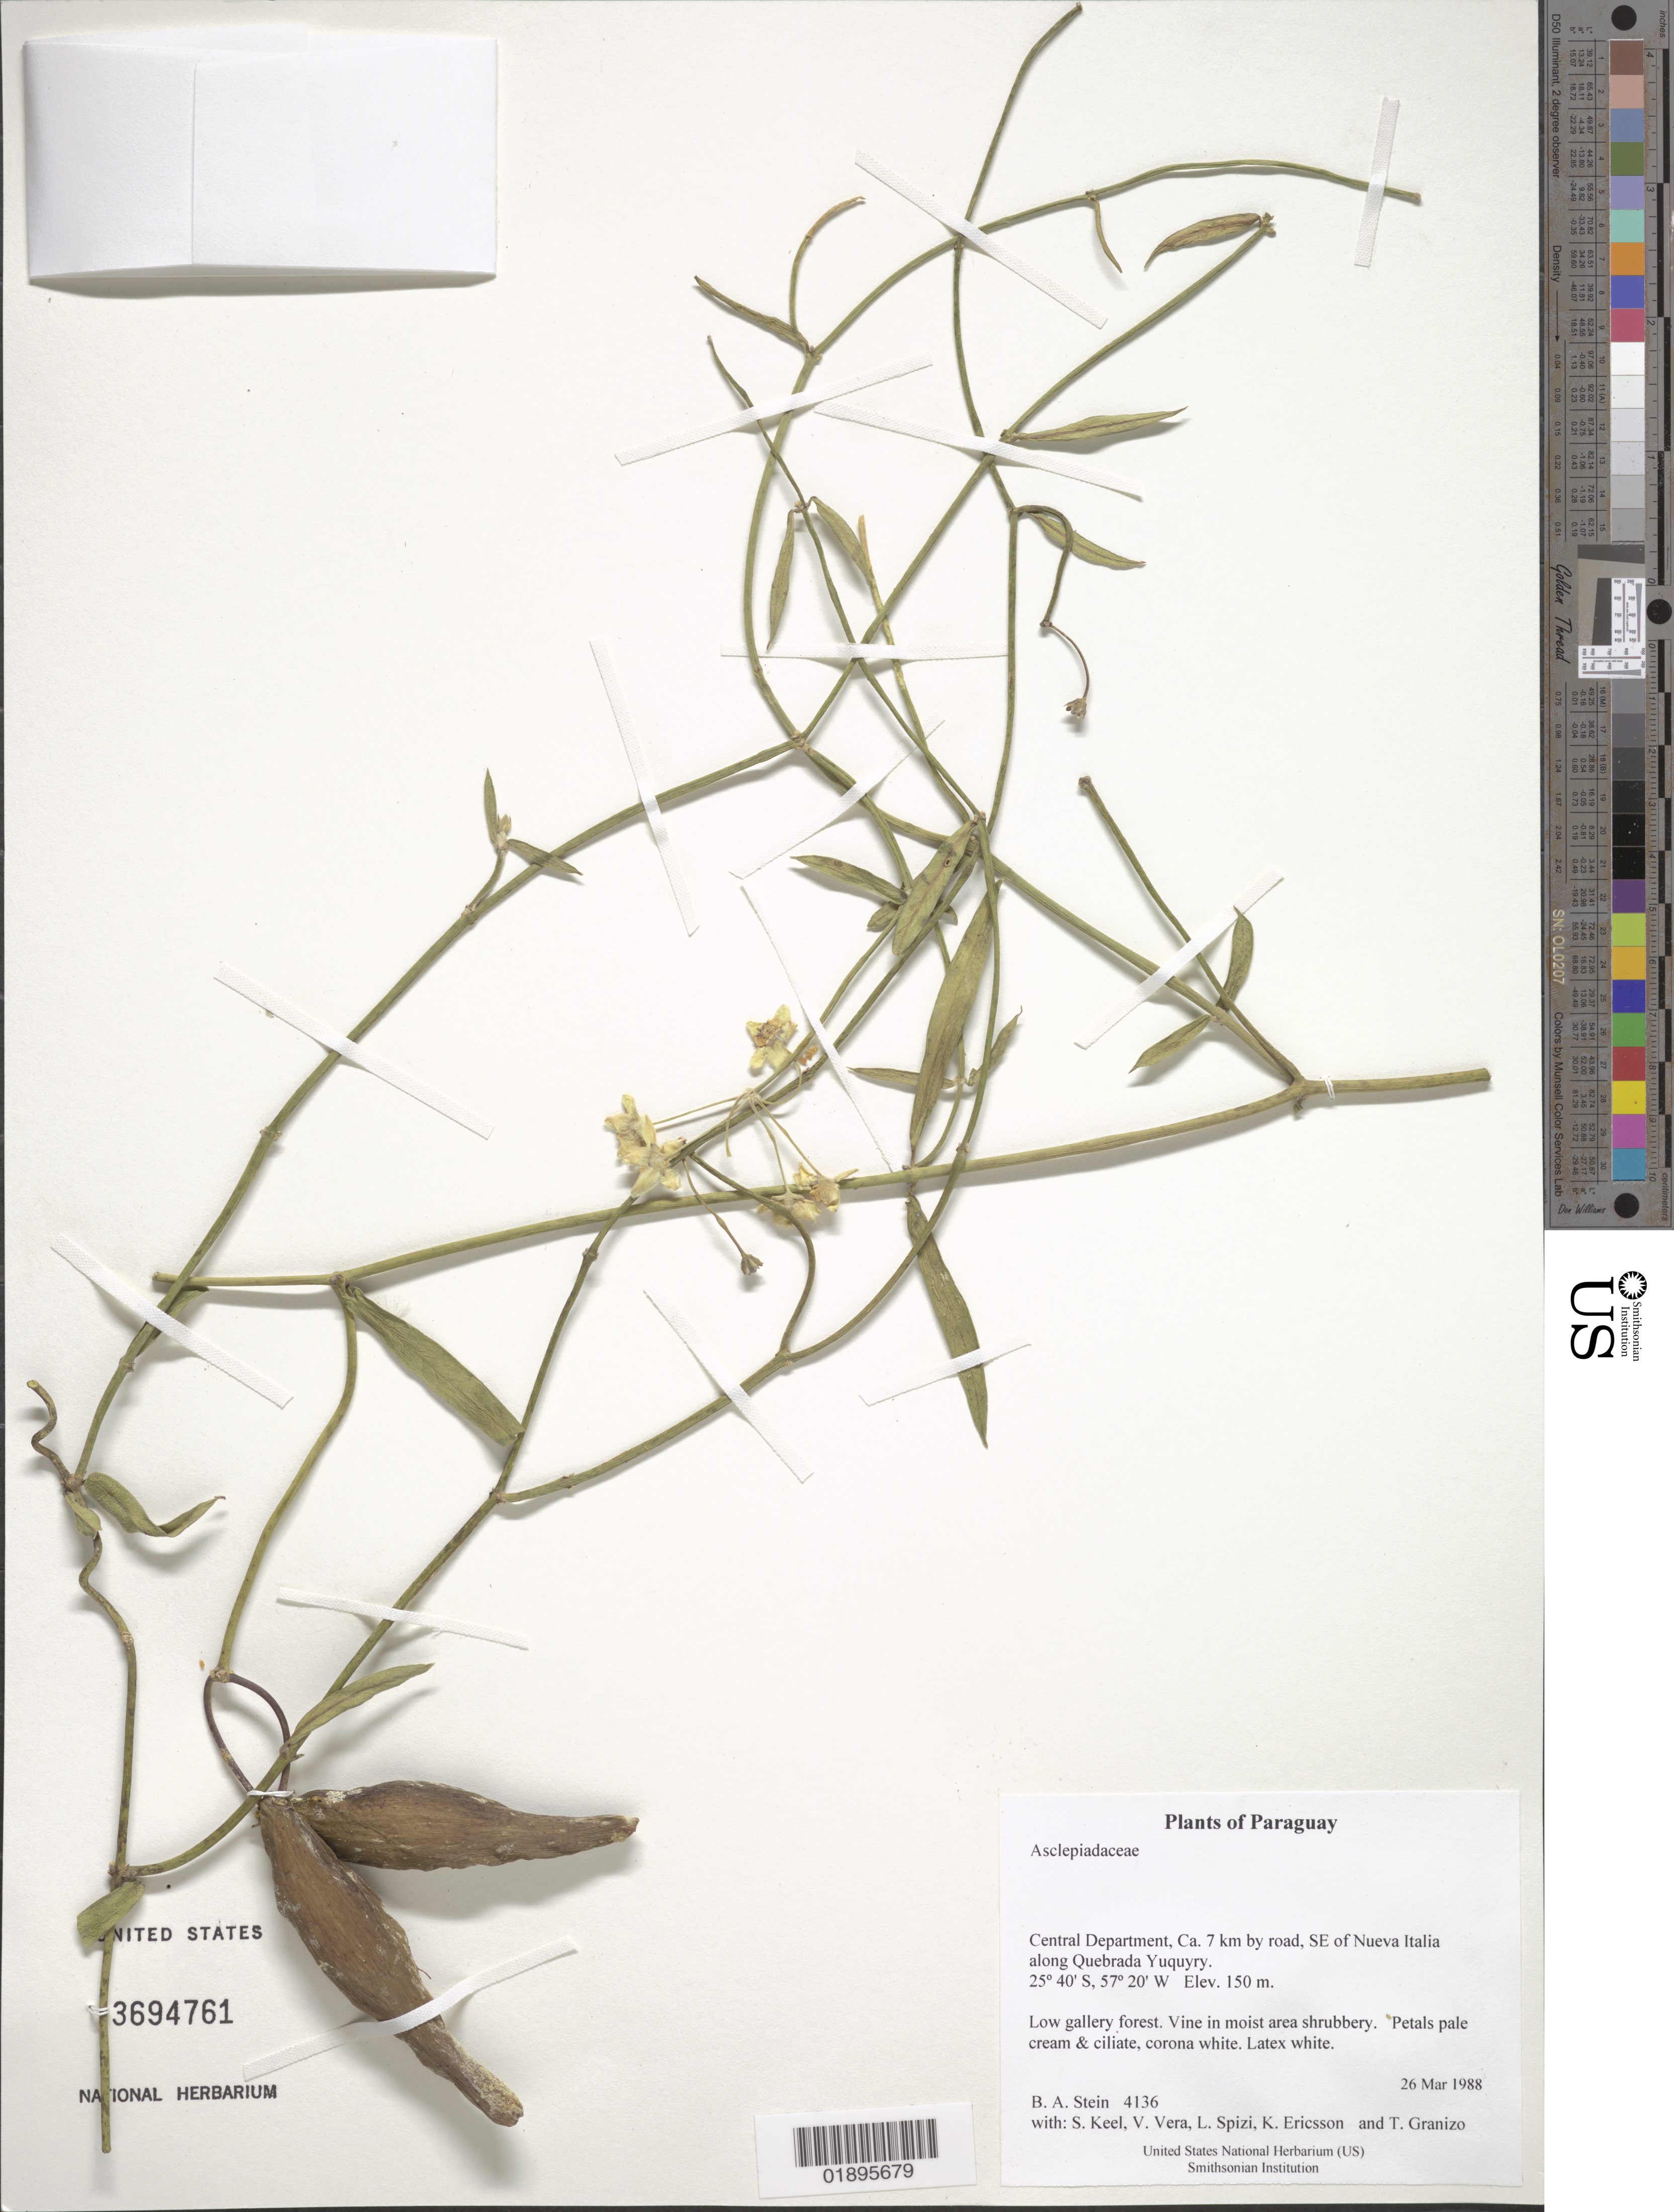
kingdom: Plantae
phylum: Tracheophyta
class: Magnoliopsida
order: Gentianales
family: Apocynaceae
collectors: B. A. Stein, S. Keel, V. Vera, L. Spizi, K. Ericsson & T. Granizo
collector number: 4136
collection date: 1988-03-26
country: Paraguay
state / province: Central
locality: Ca. 7 km by road, SE of Nueva Italia along Quebrada Yuguyry.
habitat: Low gallery forest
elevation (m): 150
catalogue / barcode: US 3694761